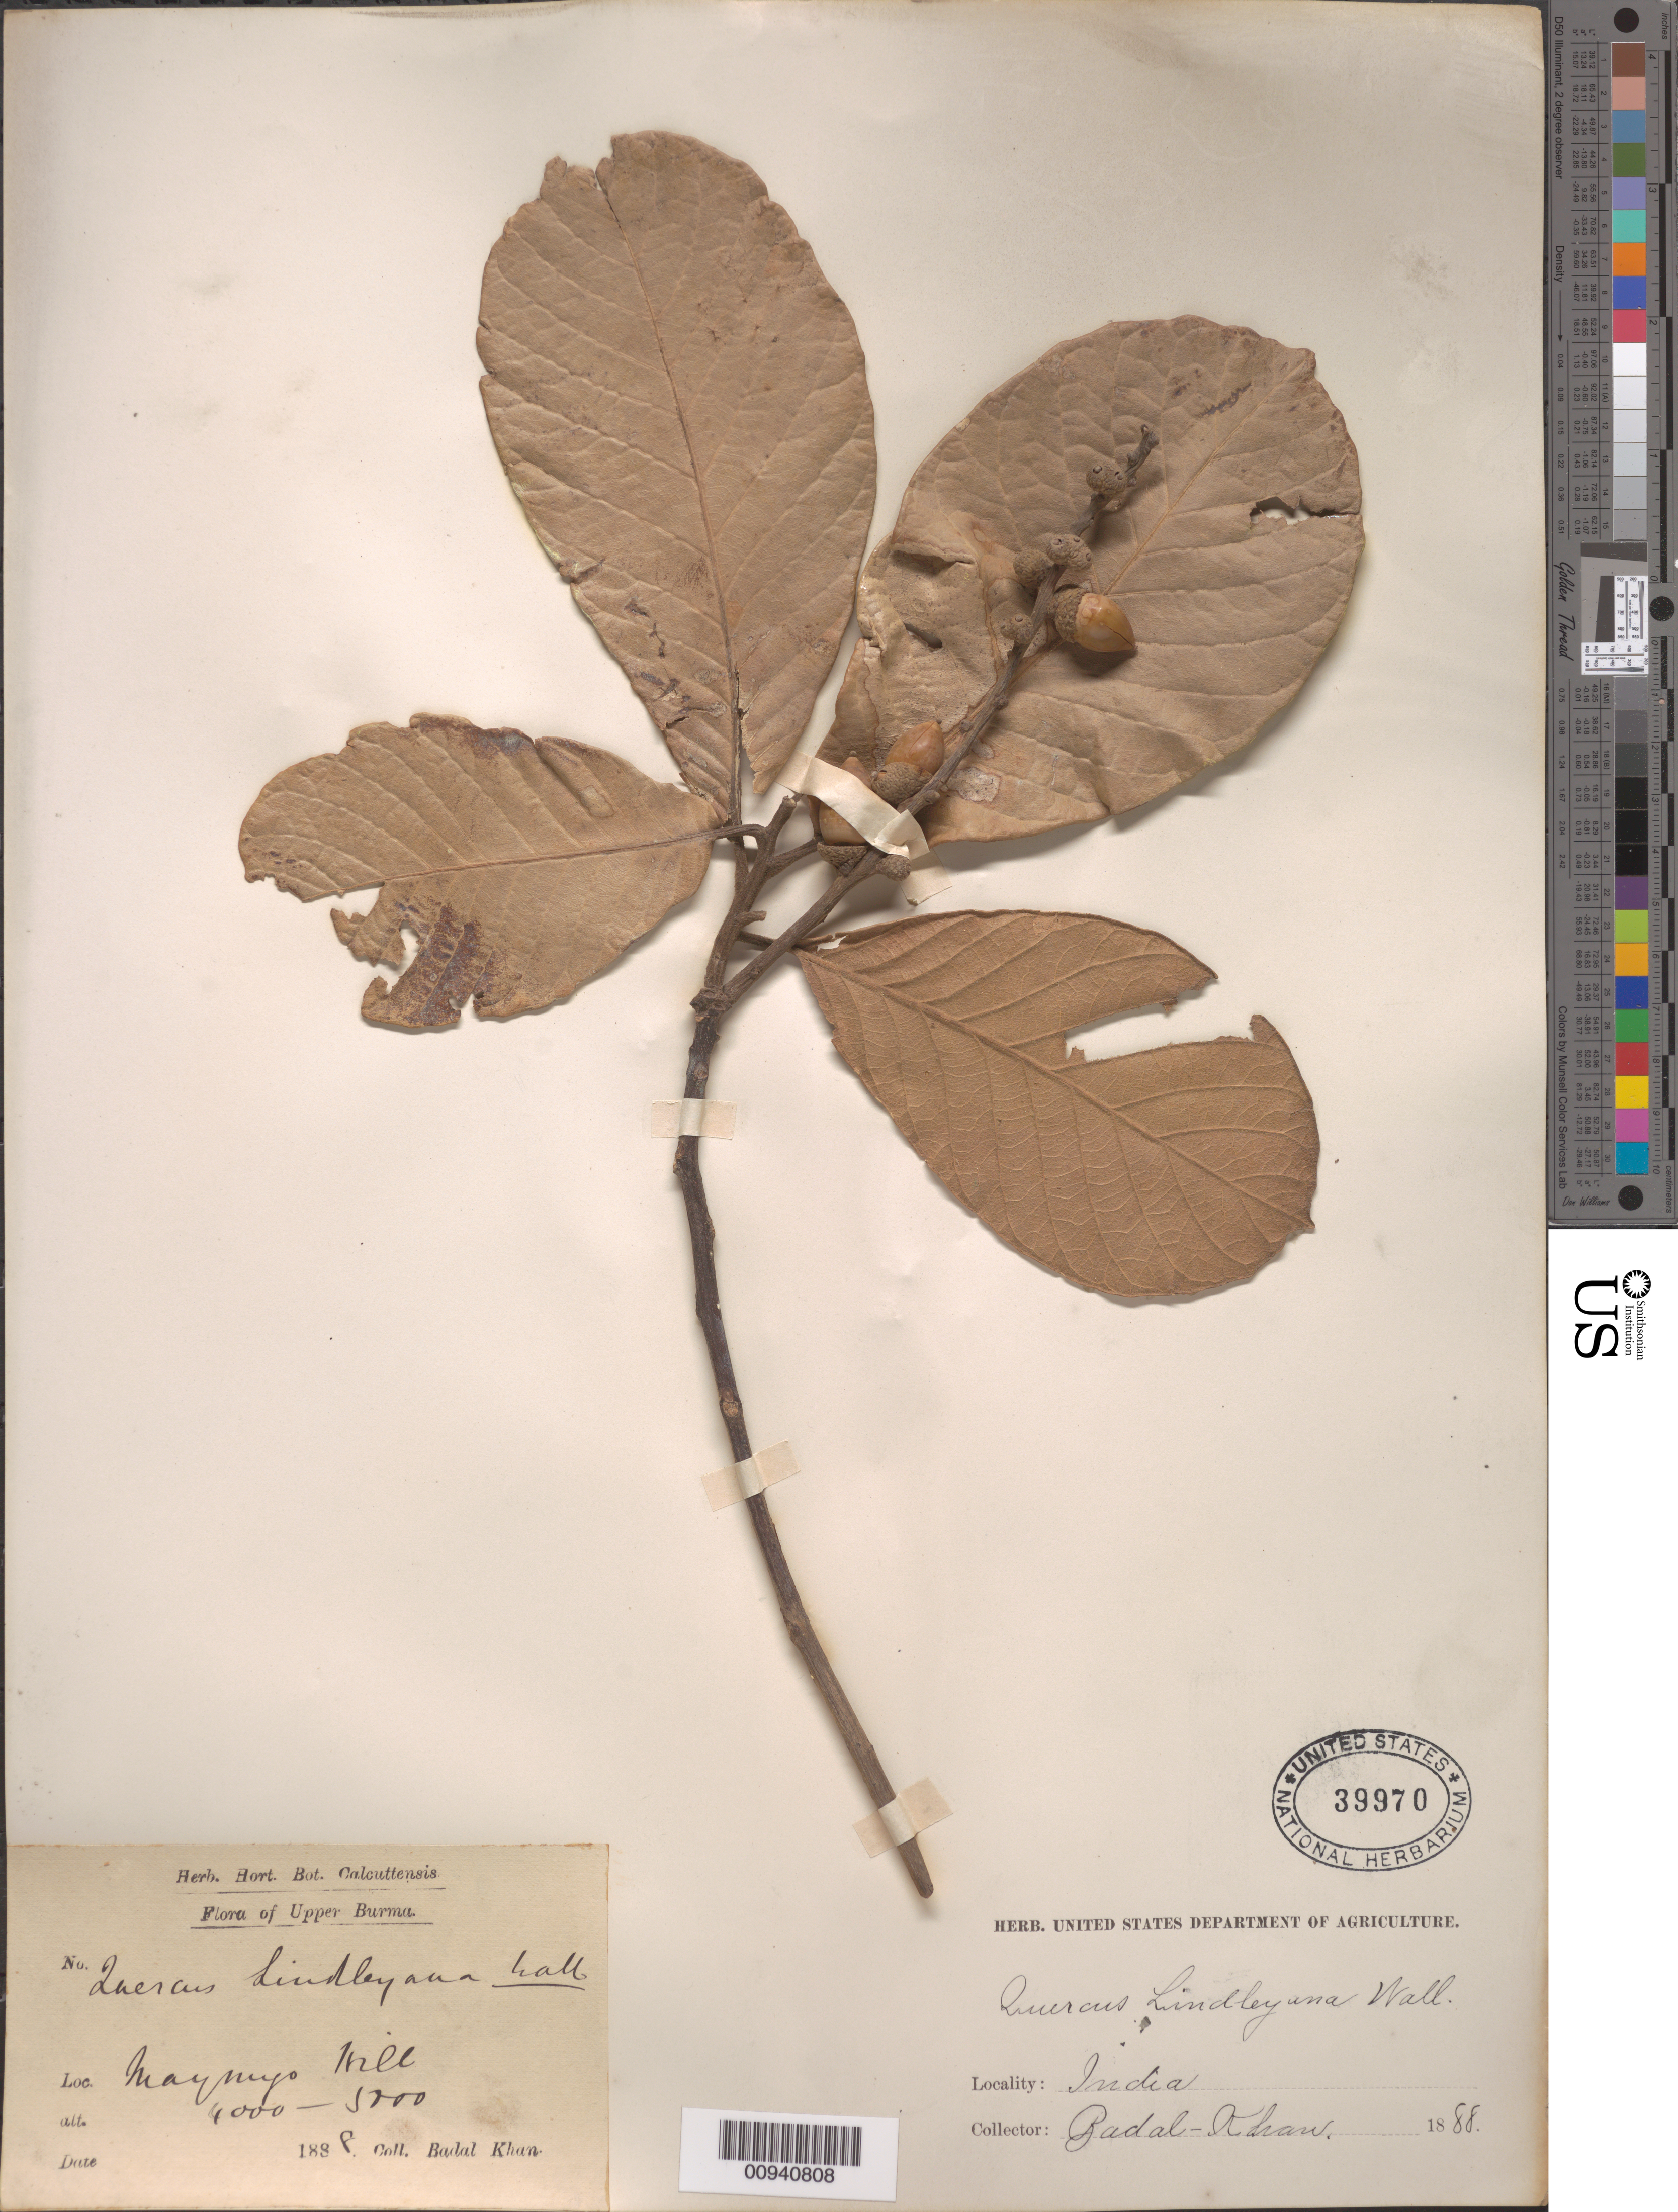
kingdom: Plantae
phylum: Tracheophyta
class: Magnoliopsida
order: Fagales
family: Fagaceae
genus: Quercus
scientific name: Quercus lindleyana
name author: Wall. ex A. DC.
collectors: B. Khan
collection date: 1888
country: Myanmar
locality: Upper Burma, Maymyo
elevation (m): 1219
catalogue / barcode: US 39970